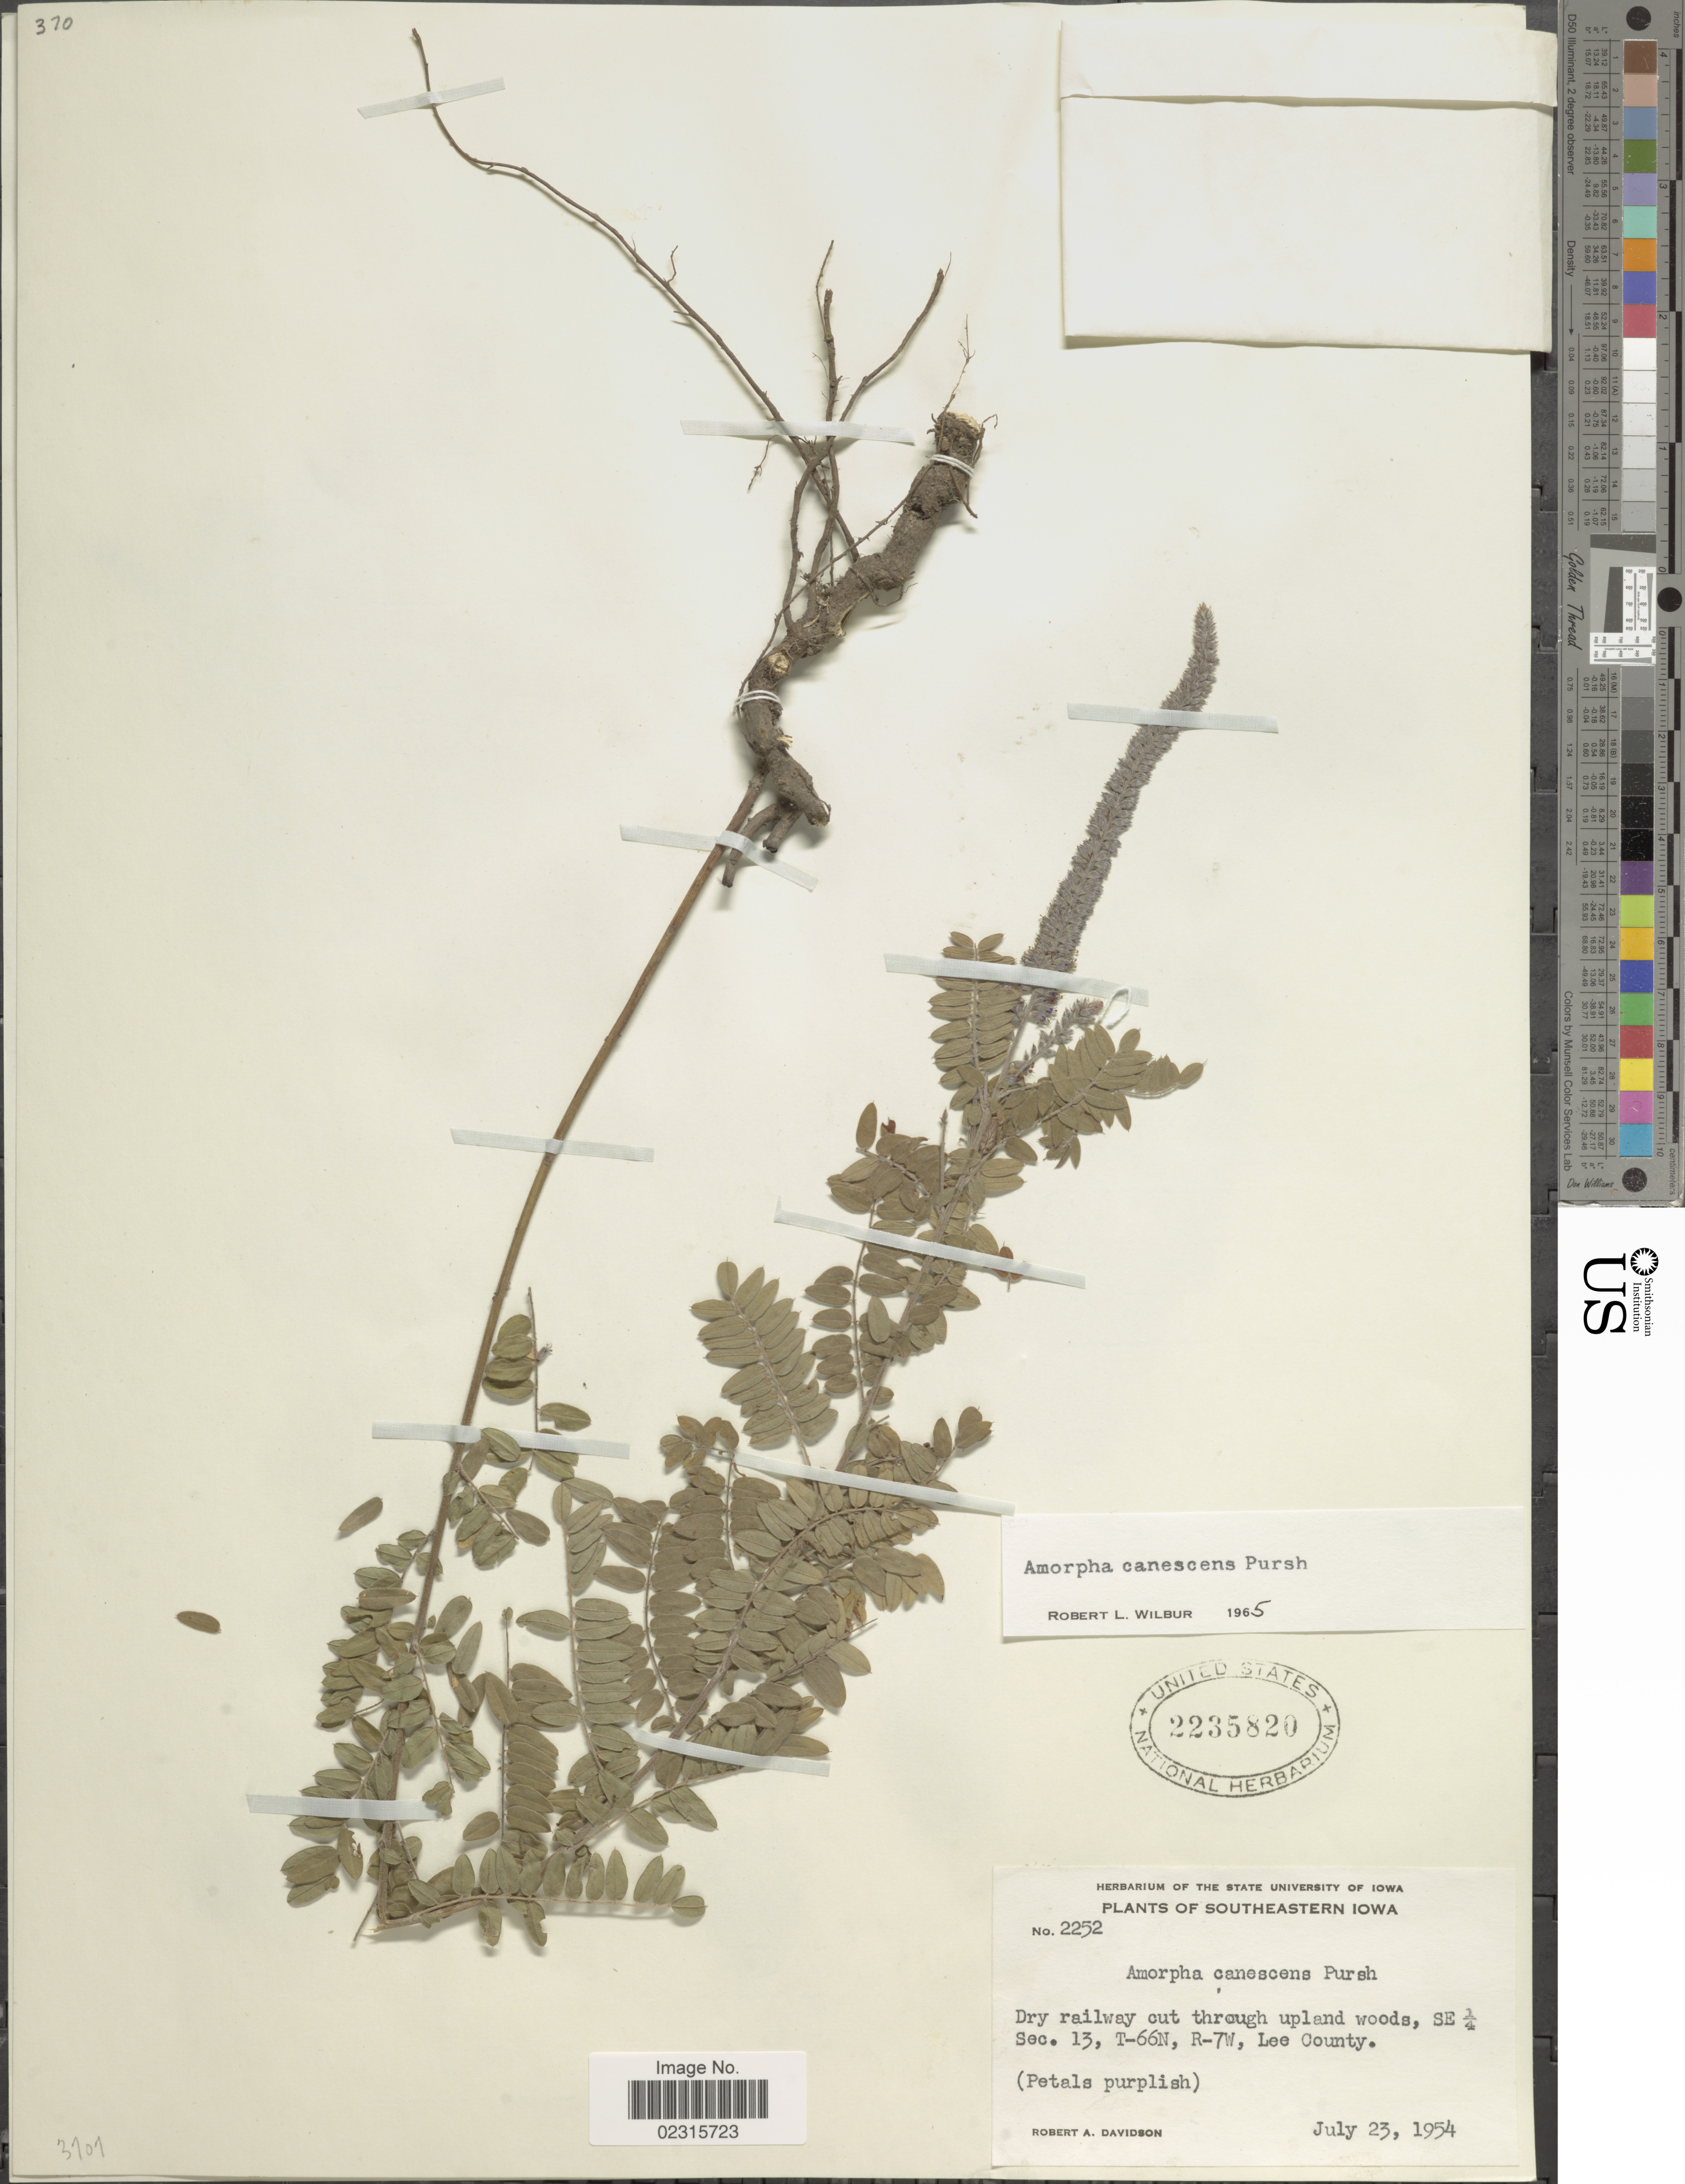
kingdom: Plantae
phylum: Tracheophyta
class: Magnoliopsida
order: Fabales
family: Fabaceae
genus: Amorpha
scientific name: Amorpha canescens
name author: Pursh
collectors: R. A. Davidson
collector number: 2252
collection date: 1954-07-23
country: United States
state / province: Iowa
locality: Southeastern Iowa, Dry railway cut through upland woods, SE¼ Sec. 13, T-66N, R-7W, Lee County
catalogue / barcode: US 2235820